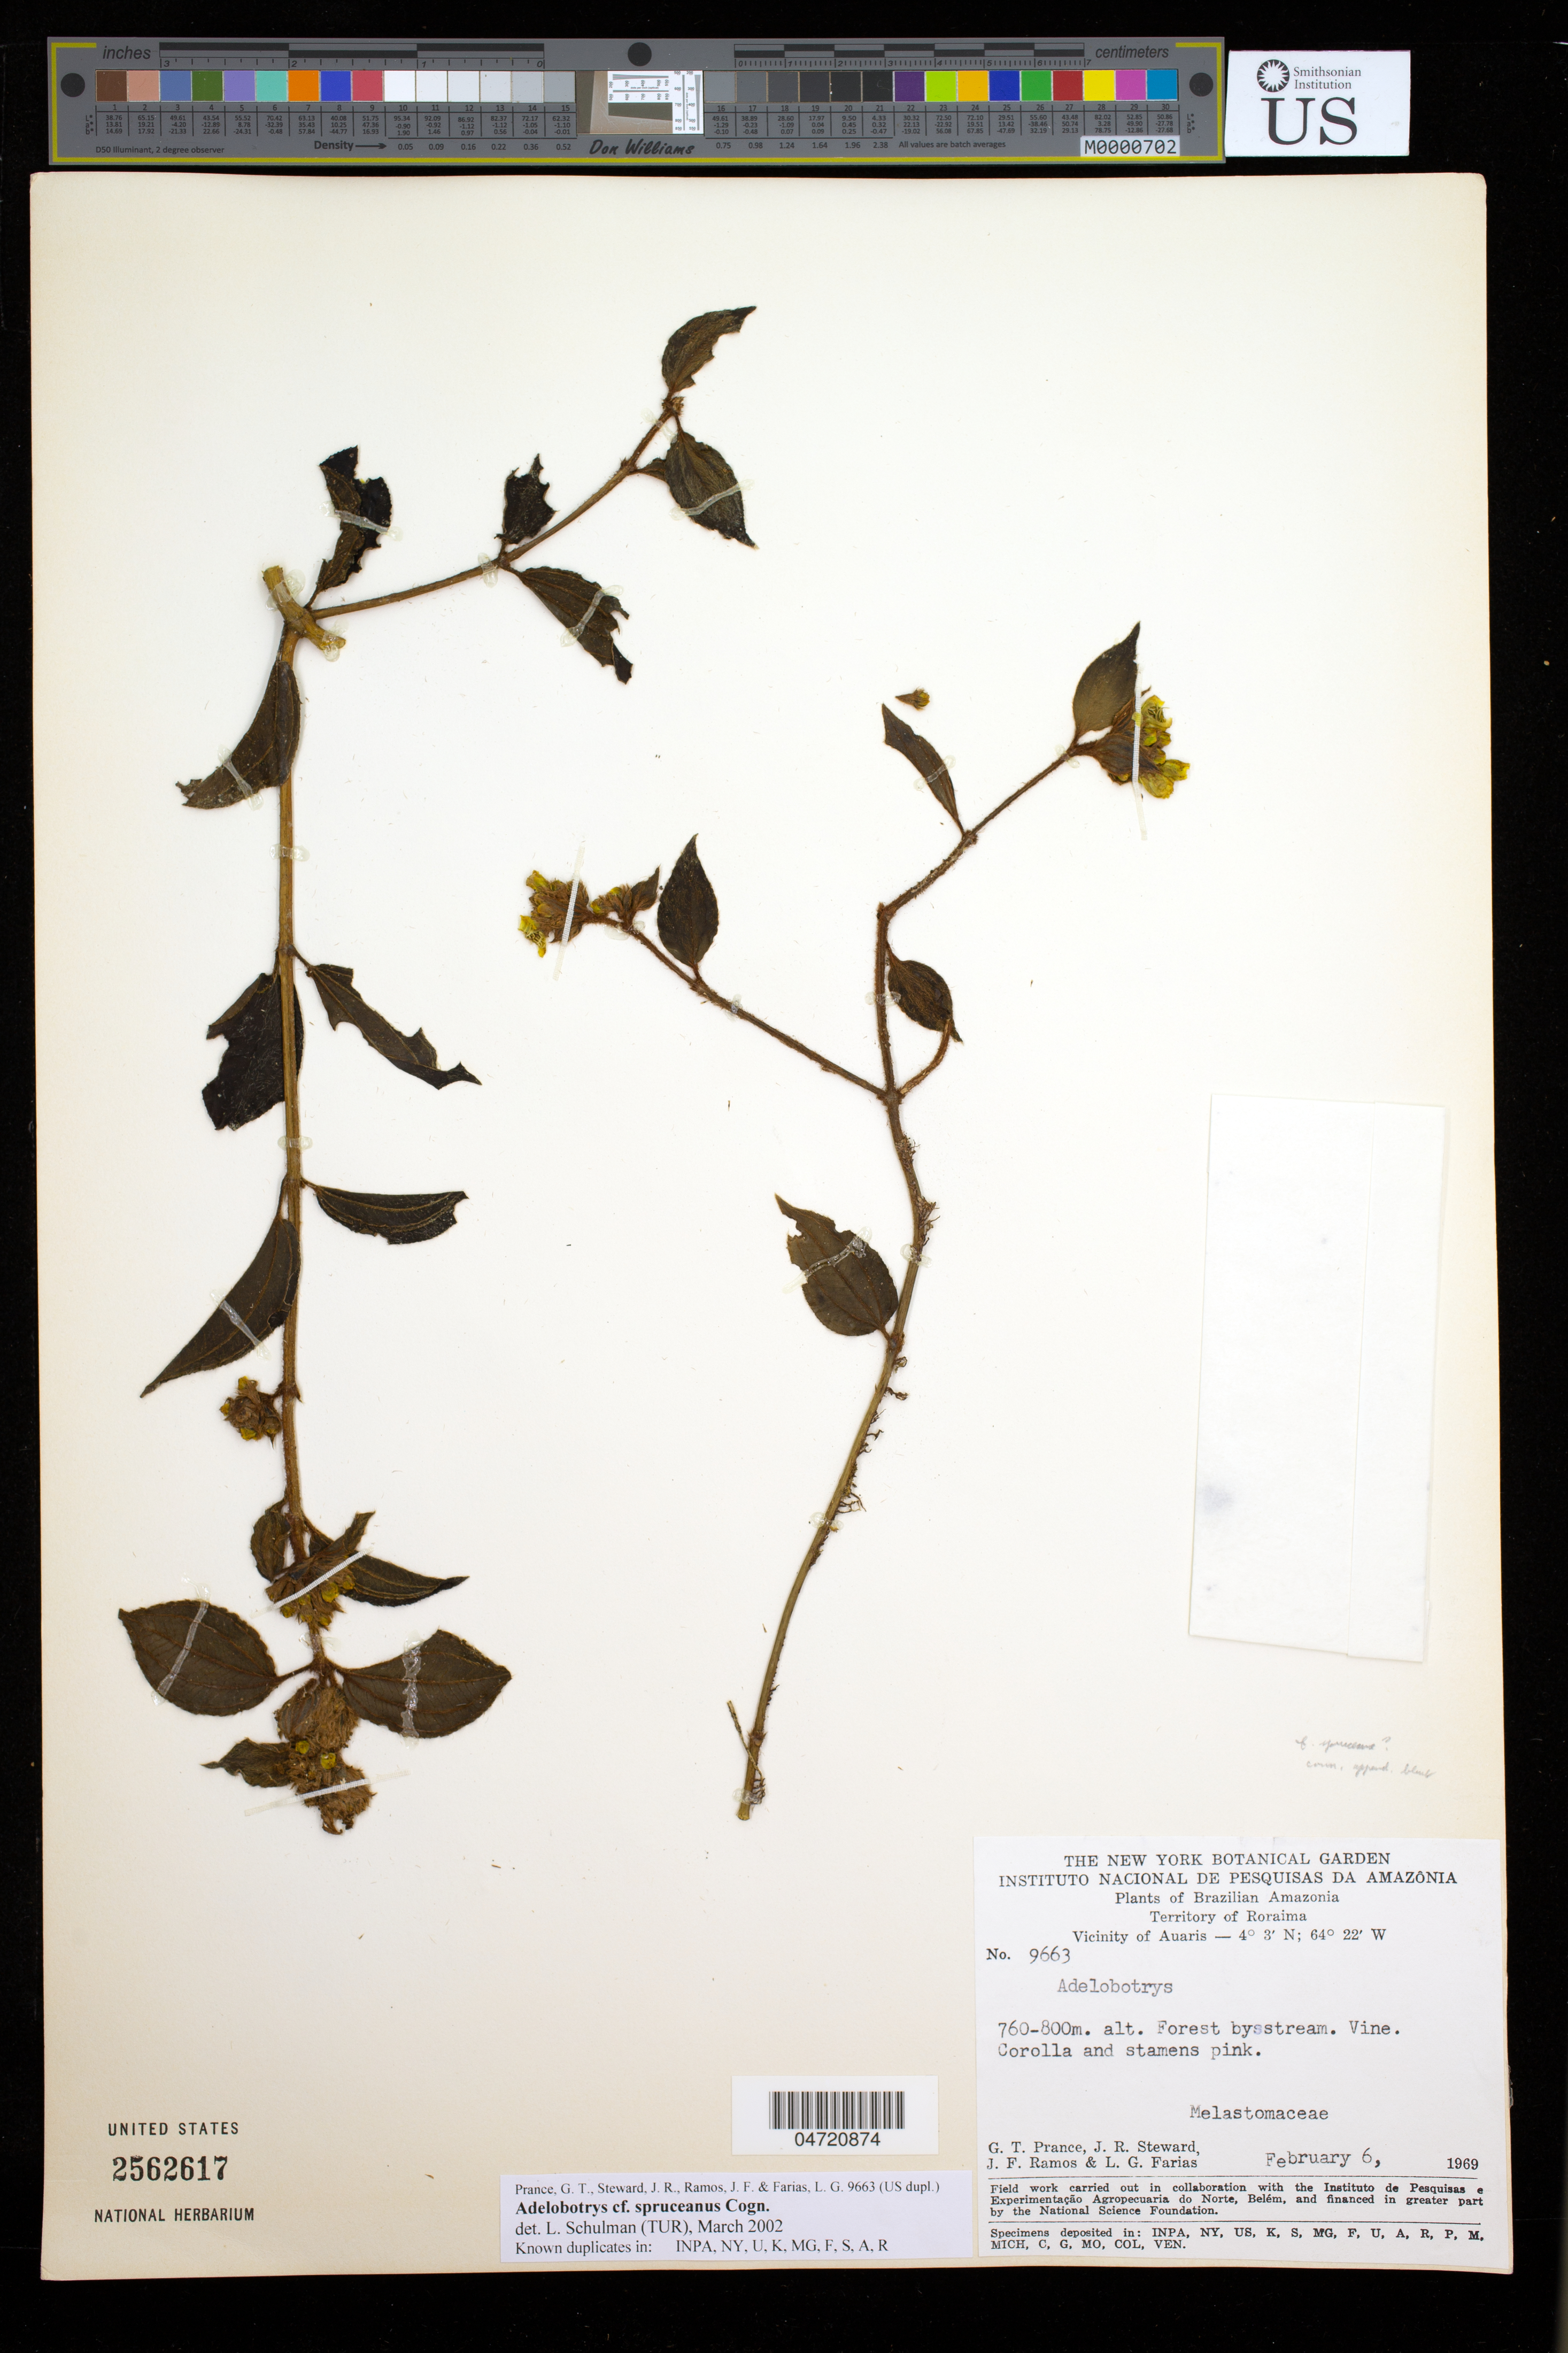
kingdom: Plantae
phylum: Tracheophyta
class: Magnoliopsida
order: Myrtales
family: Melastomataceae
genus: Adelobotrys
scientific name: Adelobotrys spruceana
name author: Cogn.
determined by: Schulman, Leif, (TUR), University of Turku (FINLAND)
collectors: G. T. Prance, W. C. Steward, L. G. Farias & J. F. Ramos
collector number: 9663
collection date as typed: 6 Feb 1969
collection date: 1969-02-06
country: Brazil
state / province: Roraima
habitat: Forest by stream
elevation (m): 760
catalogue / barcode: US 2562617